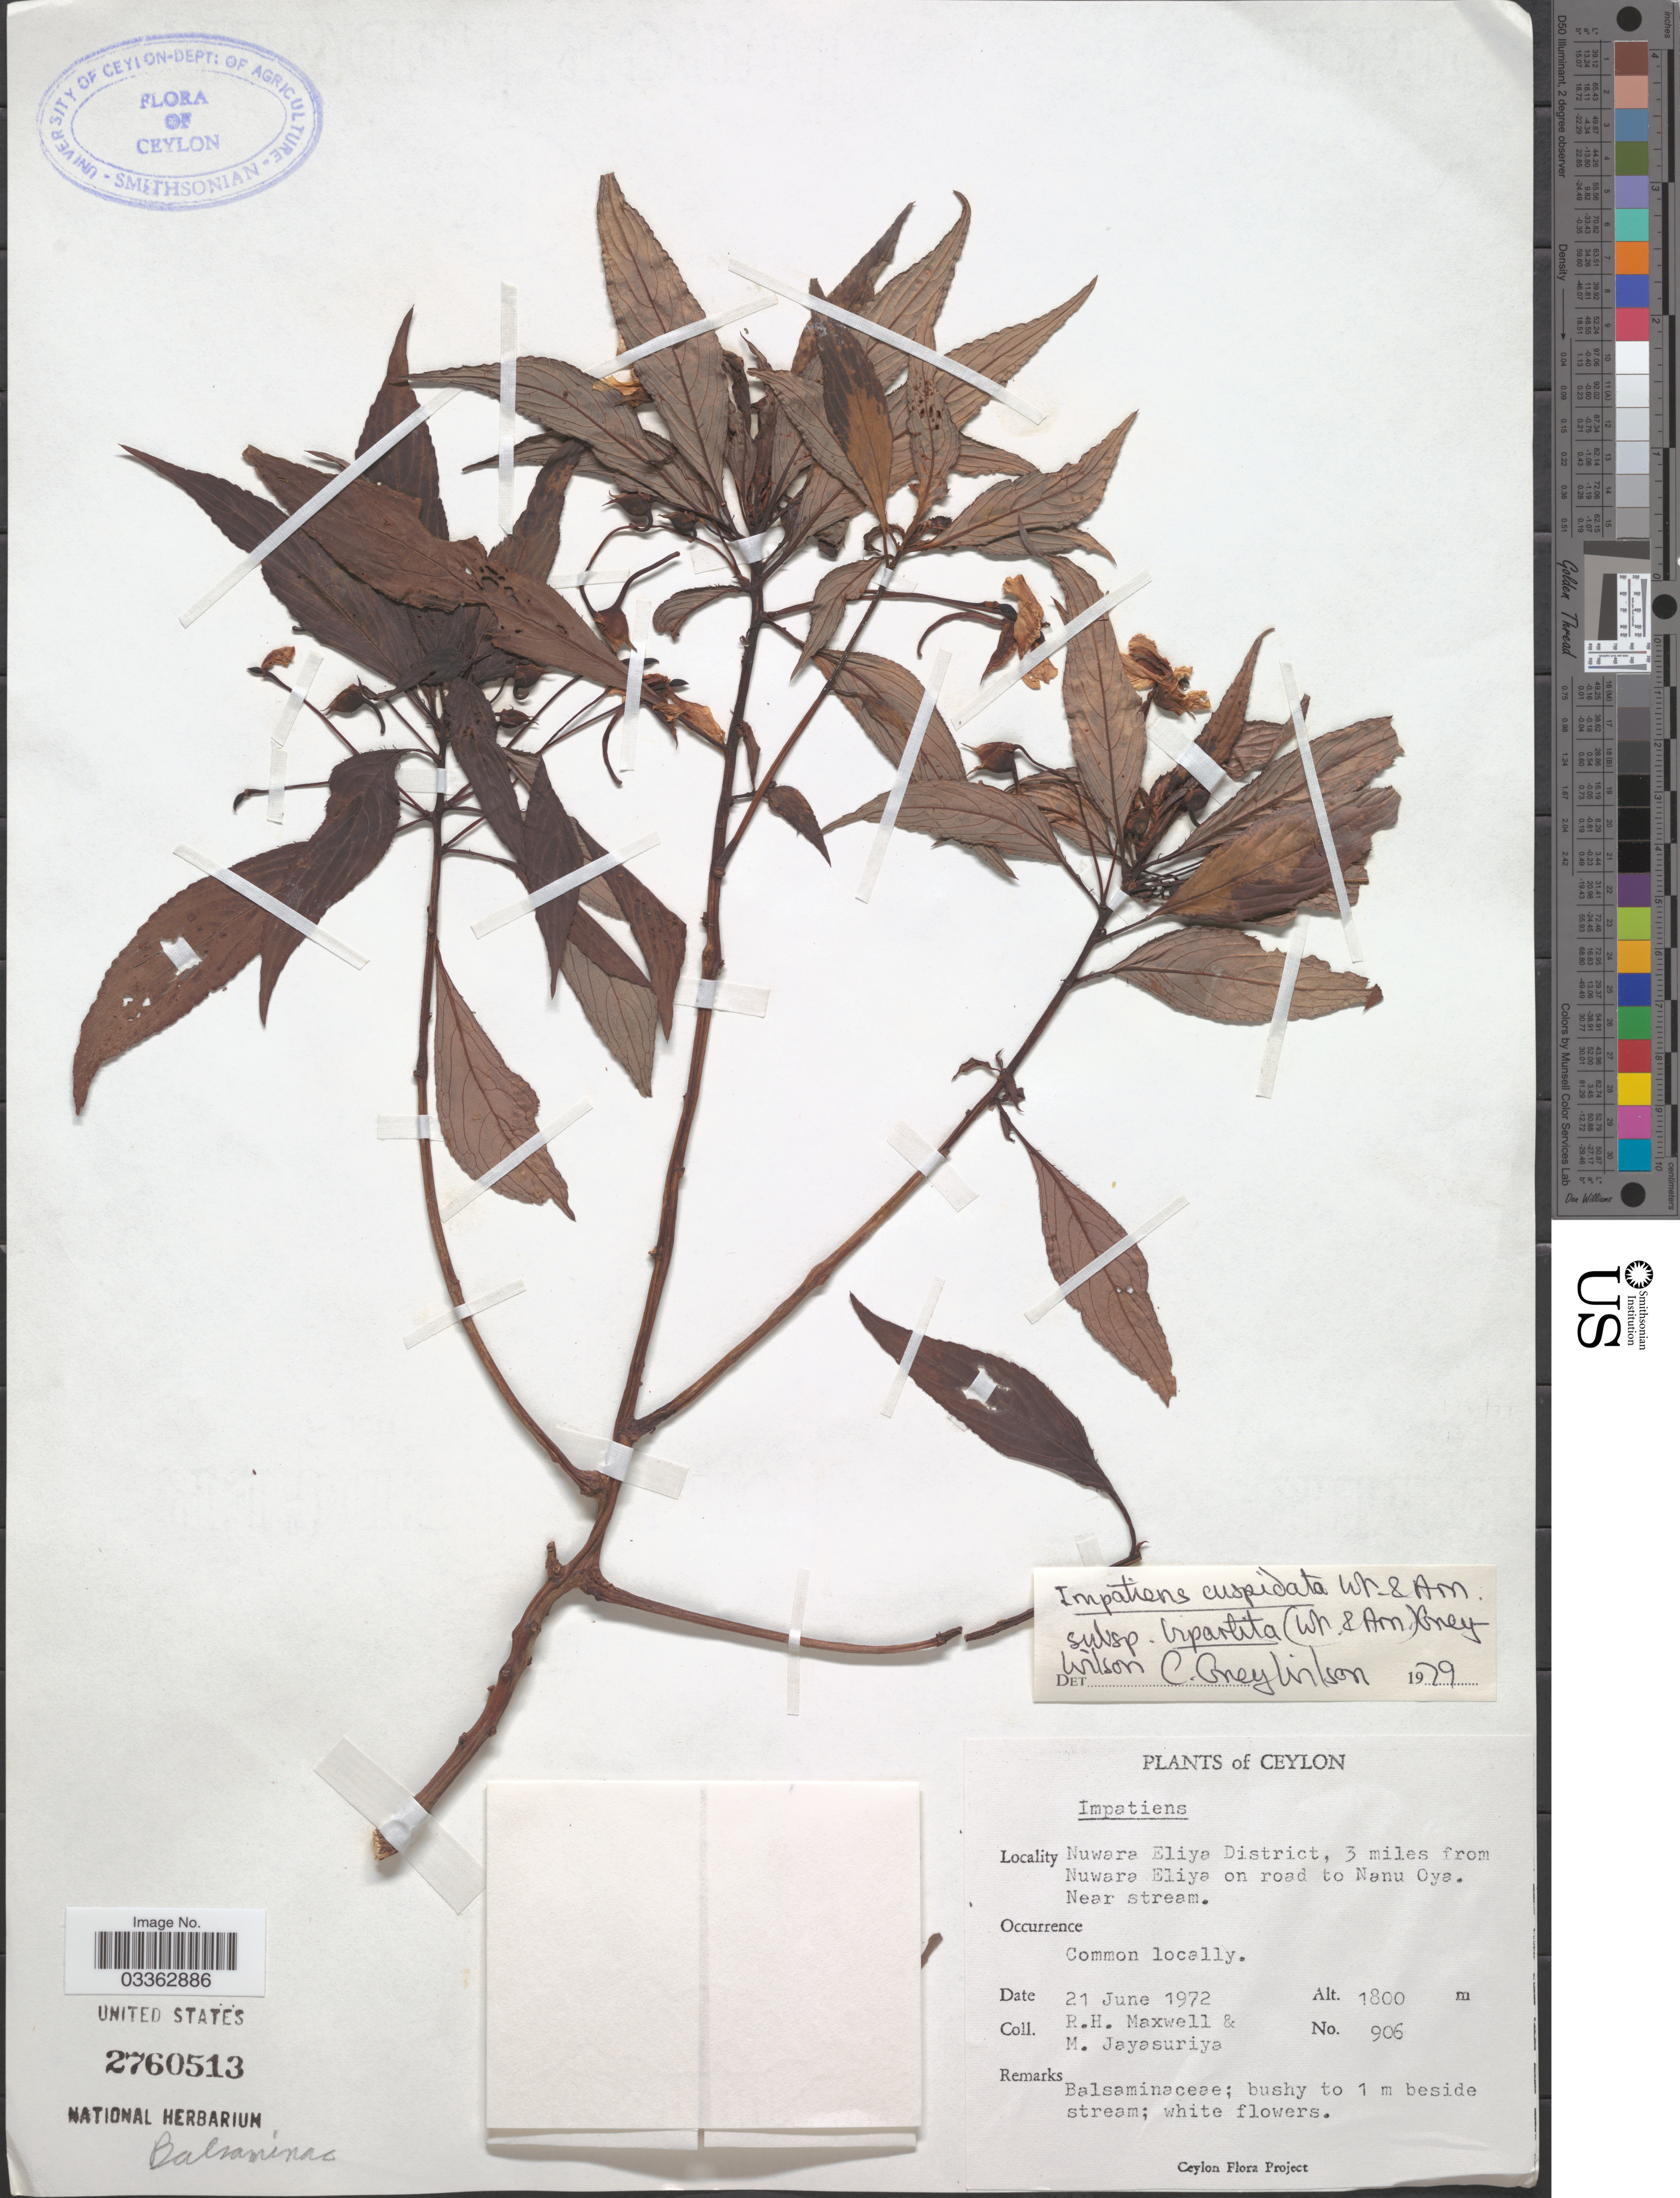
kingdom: Plantae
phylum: Tracheophyta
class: Magnoliopsida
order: Ericales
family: Balsaminaceae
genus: Impatiens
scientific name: Impatiens cuspidata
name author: Wight & Arn.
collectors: R. Maxwell & M. Jayasuriya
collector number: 906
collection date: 1972-06-21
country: Sri Lanka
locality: Ceylon. Nuwara Eliya District, 3 miles from Nuwara Eliya on road to Nanu Oya.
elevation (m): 1800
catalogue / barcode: US 2760513